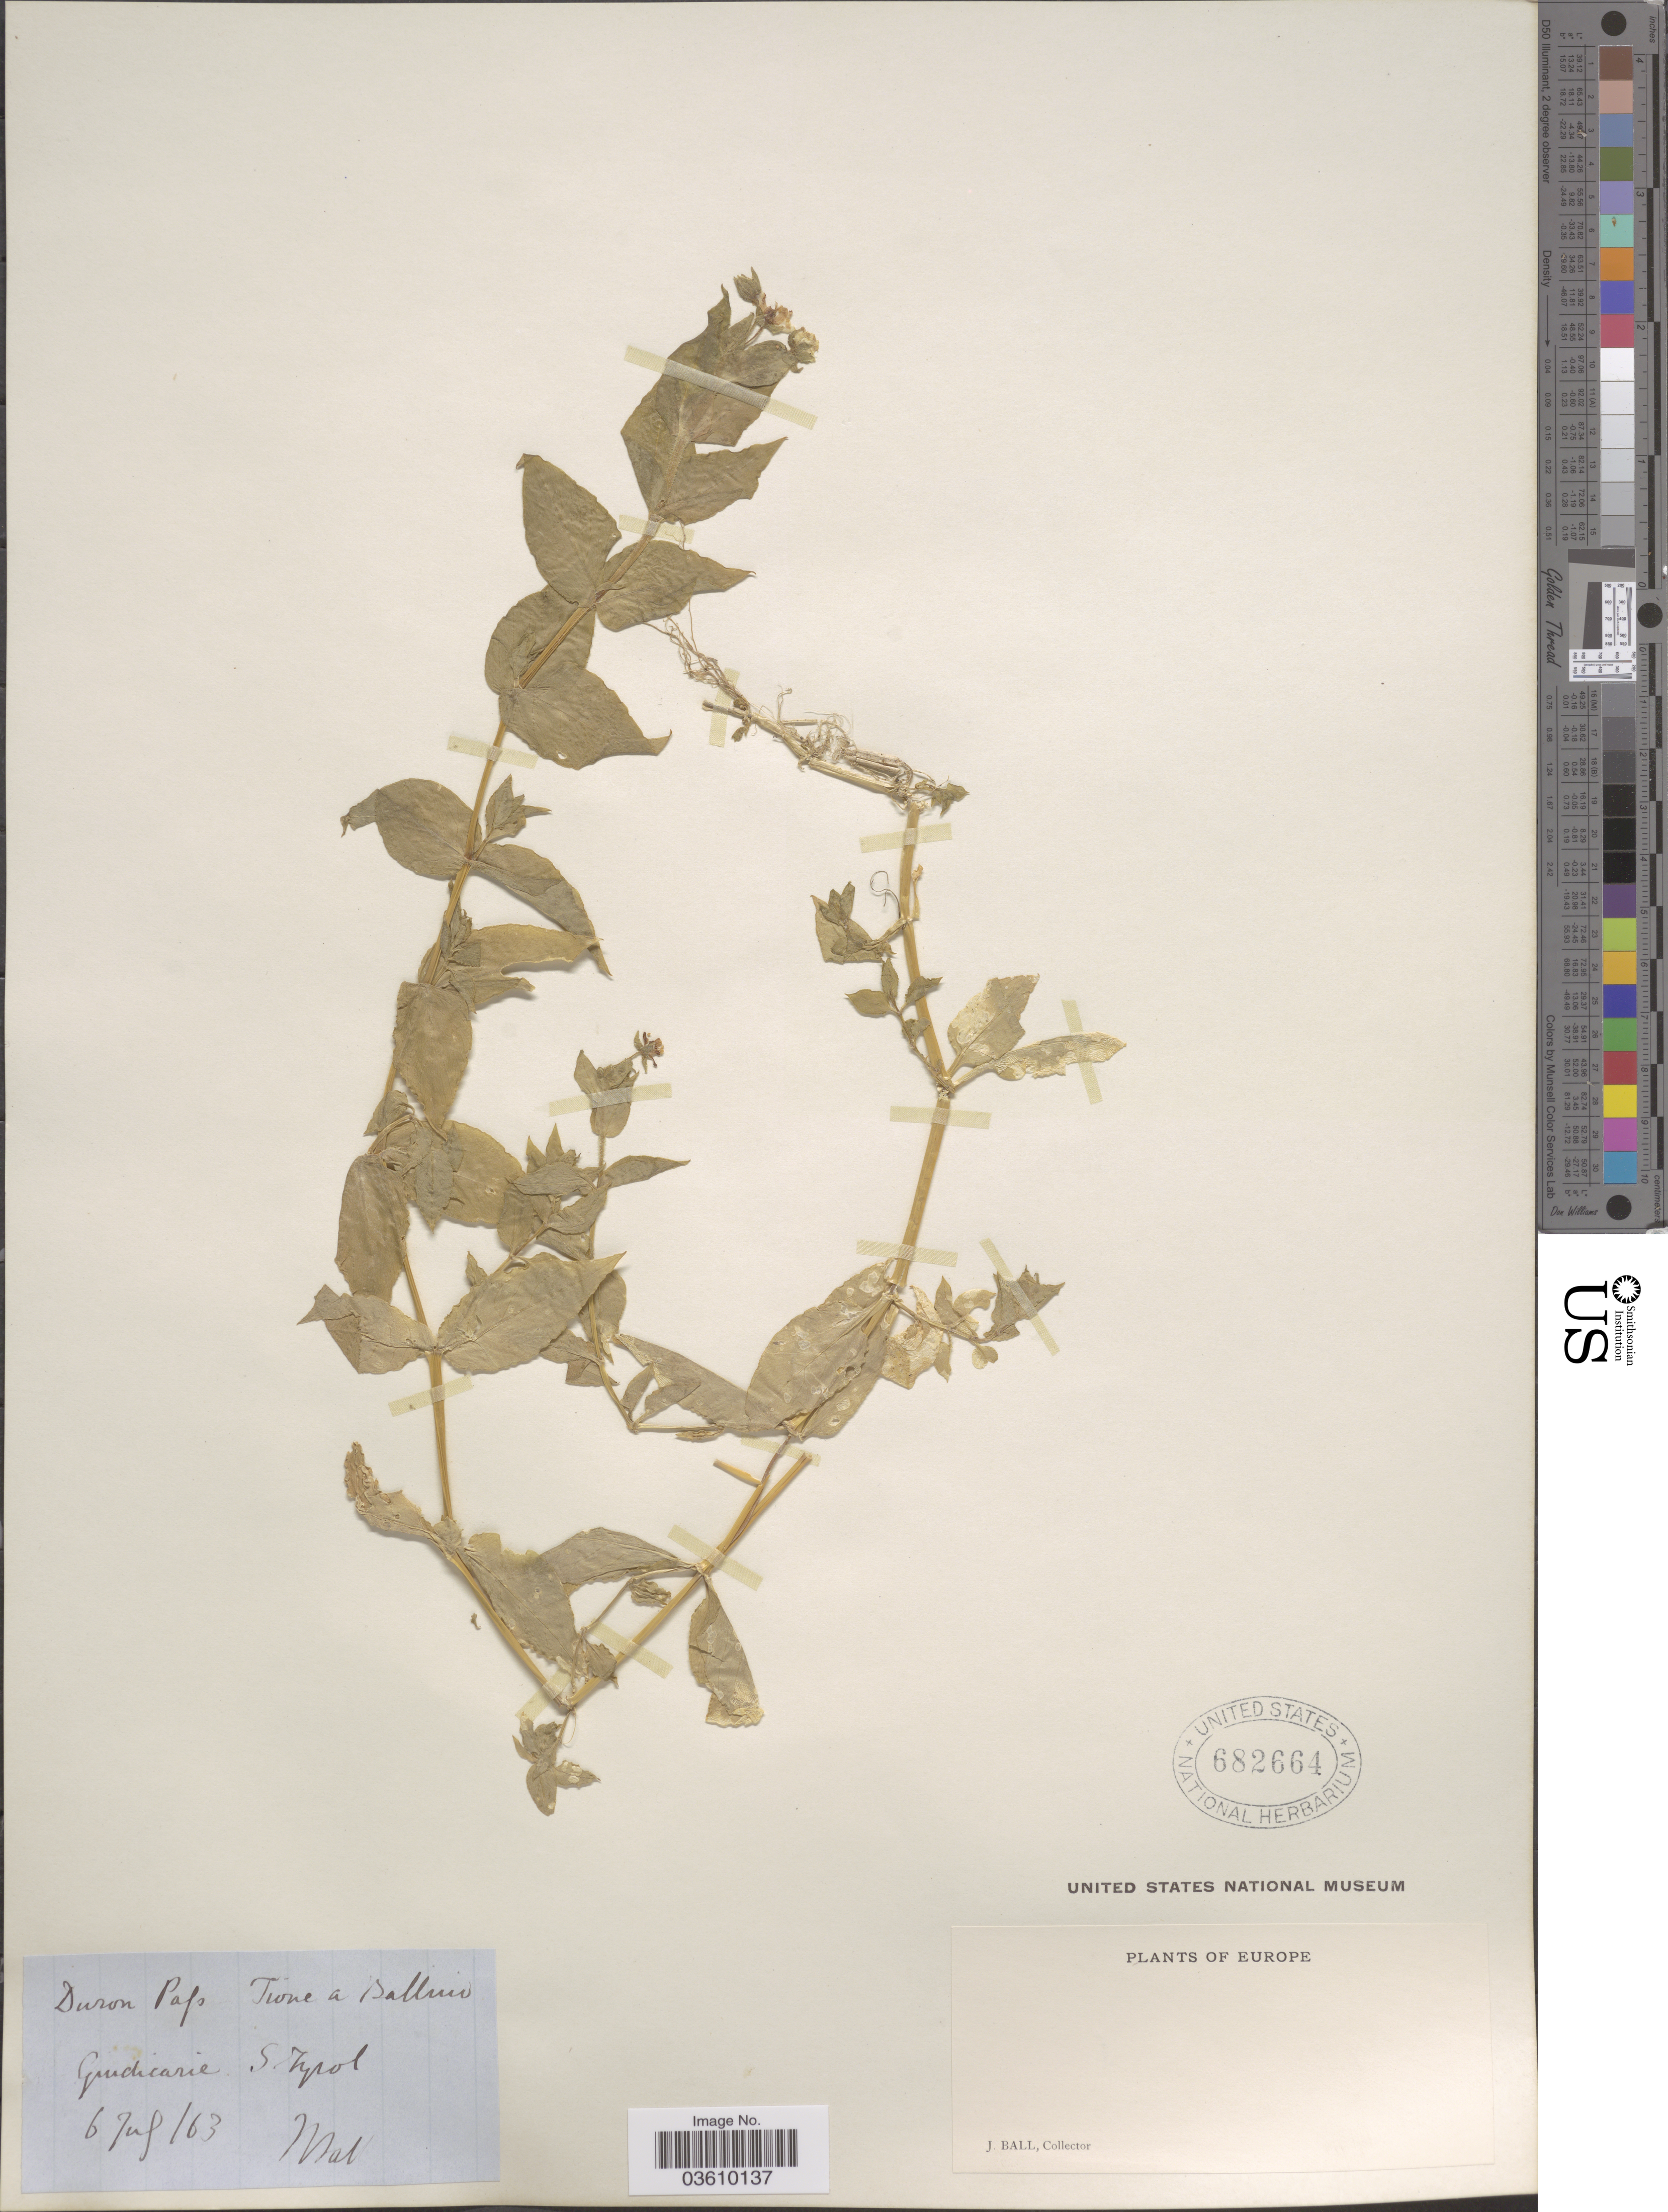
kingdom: Plantae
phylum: Tracheophyta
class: Magnoliopsida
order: Caryophyllales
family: Caryophyllaceae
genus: Stellaria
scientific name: Stellaria sp.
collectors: J. Ball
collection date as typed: Transcribed d/m/y: 6/7/63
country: Italy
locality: Giudicarie. S. Tyrol. Europe.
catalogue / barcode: US 682664